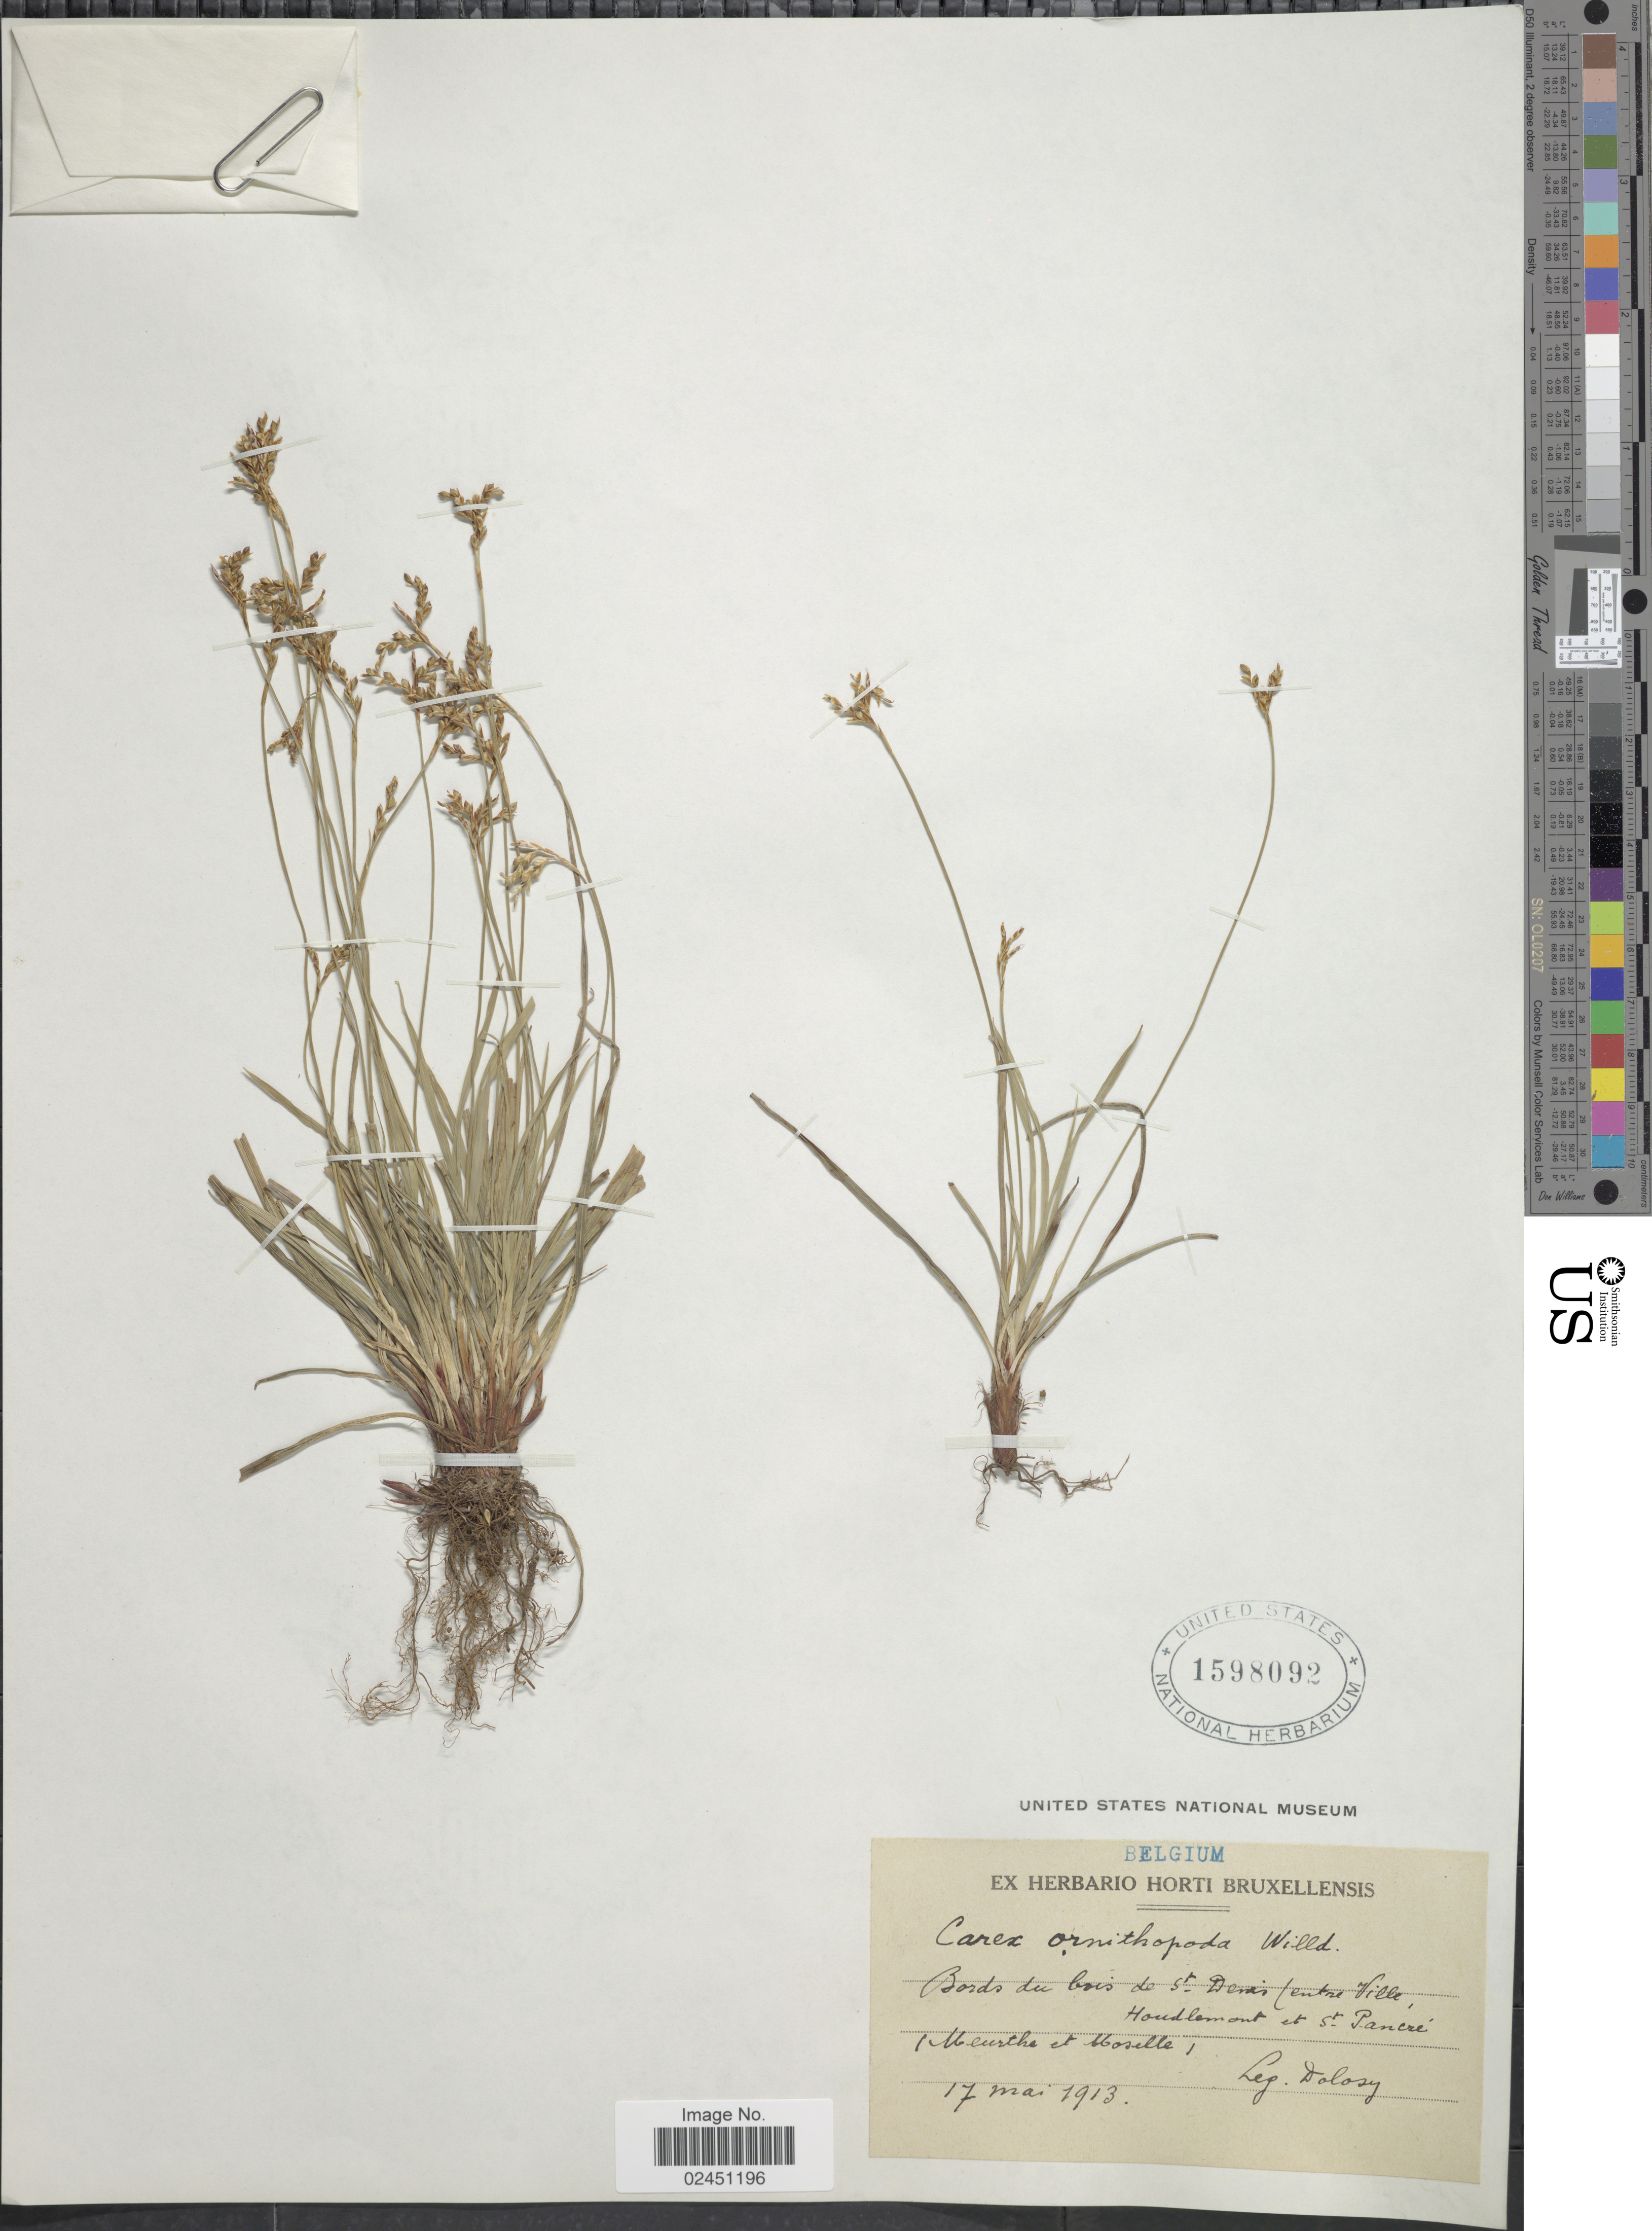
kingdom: Plantae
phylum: Tracheophyta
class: Liliopsida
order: Poales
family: Cyperaceae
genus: Carex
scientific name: Carex ornithopoda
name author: Willd.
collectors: Dolosy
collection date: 1913-05-17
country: Belgium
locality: Bords du bois de St. Dems (entre Ville Houdlemont et St. Pancre. (Meurthe et Moselle) [interpreted]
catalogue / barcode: US 1598092